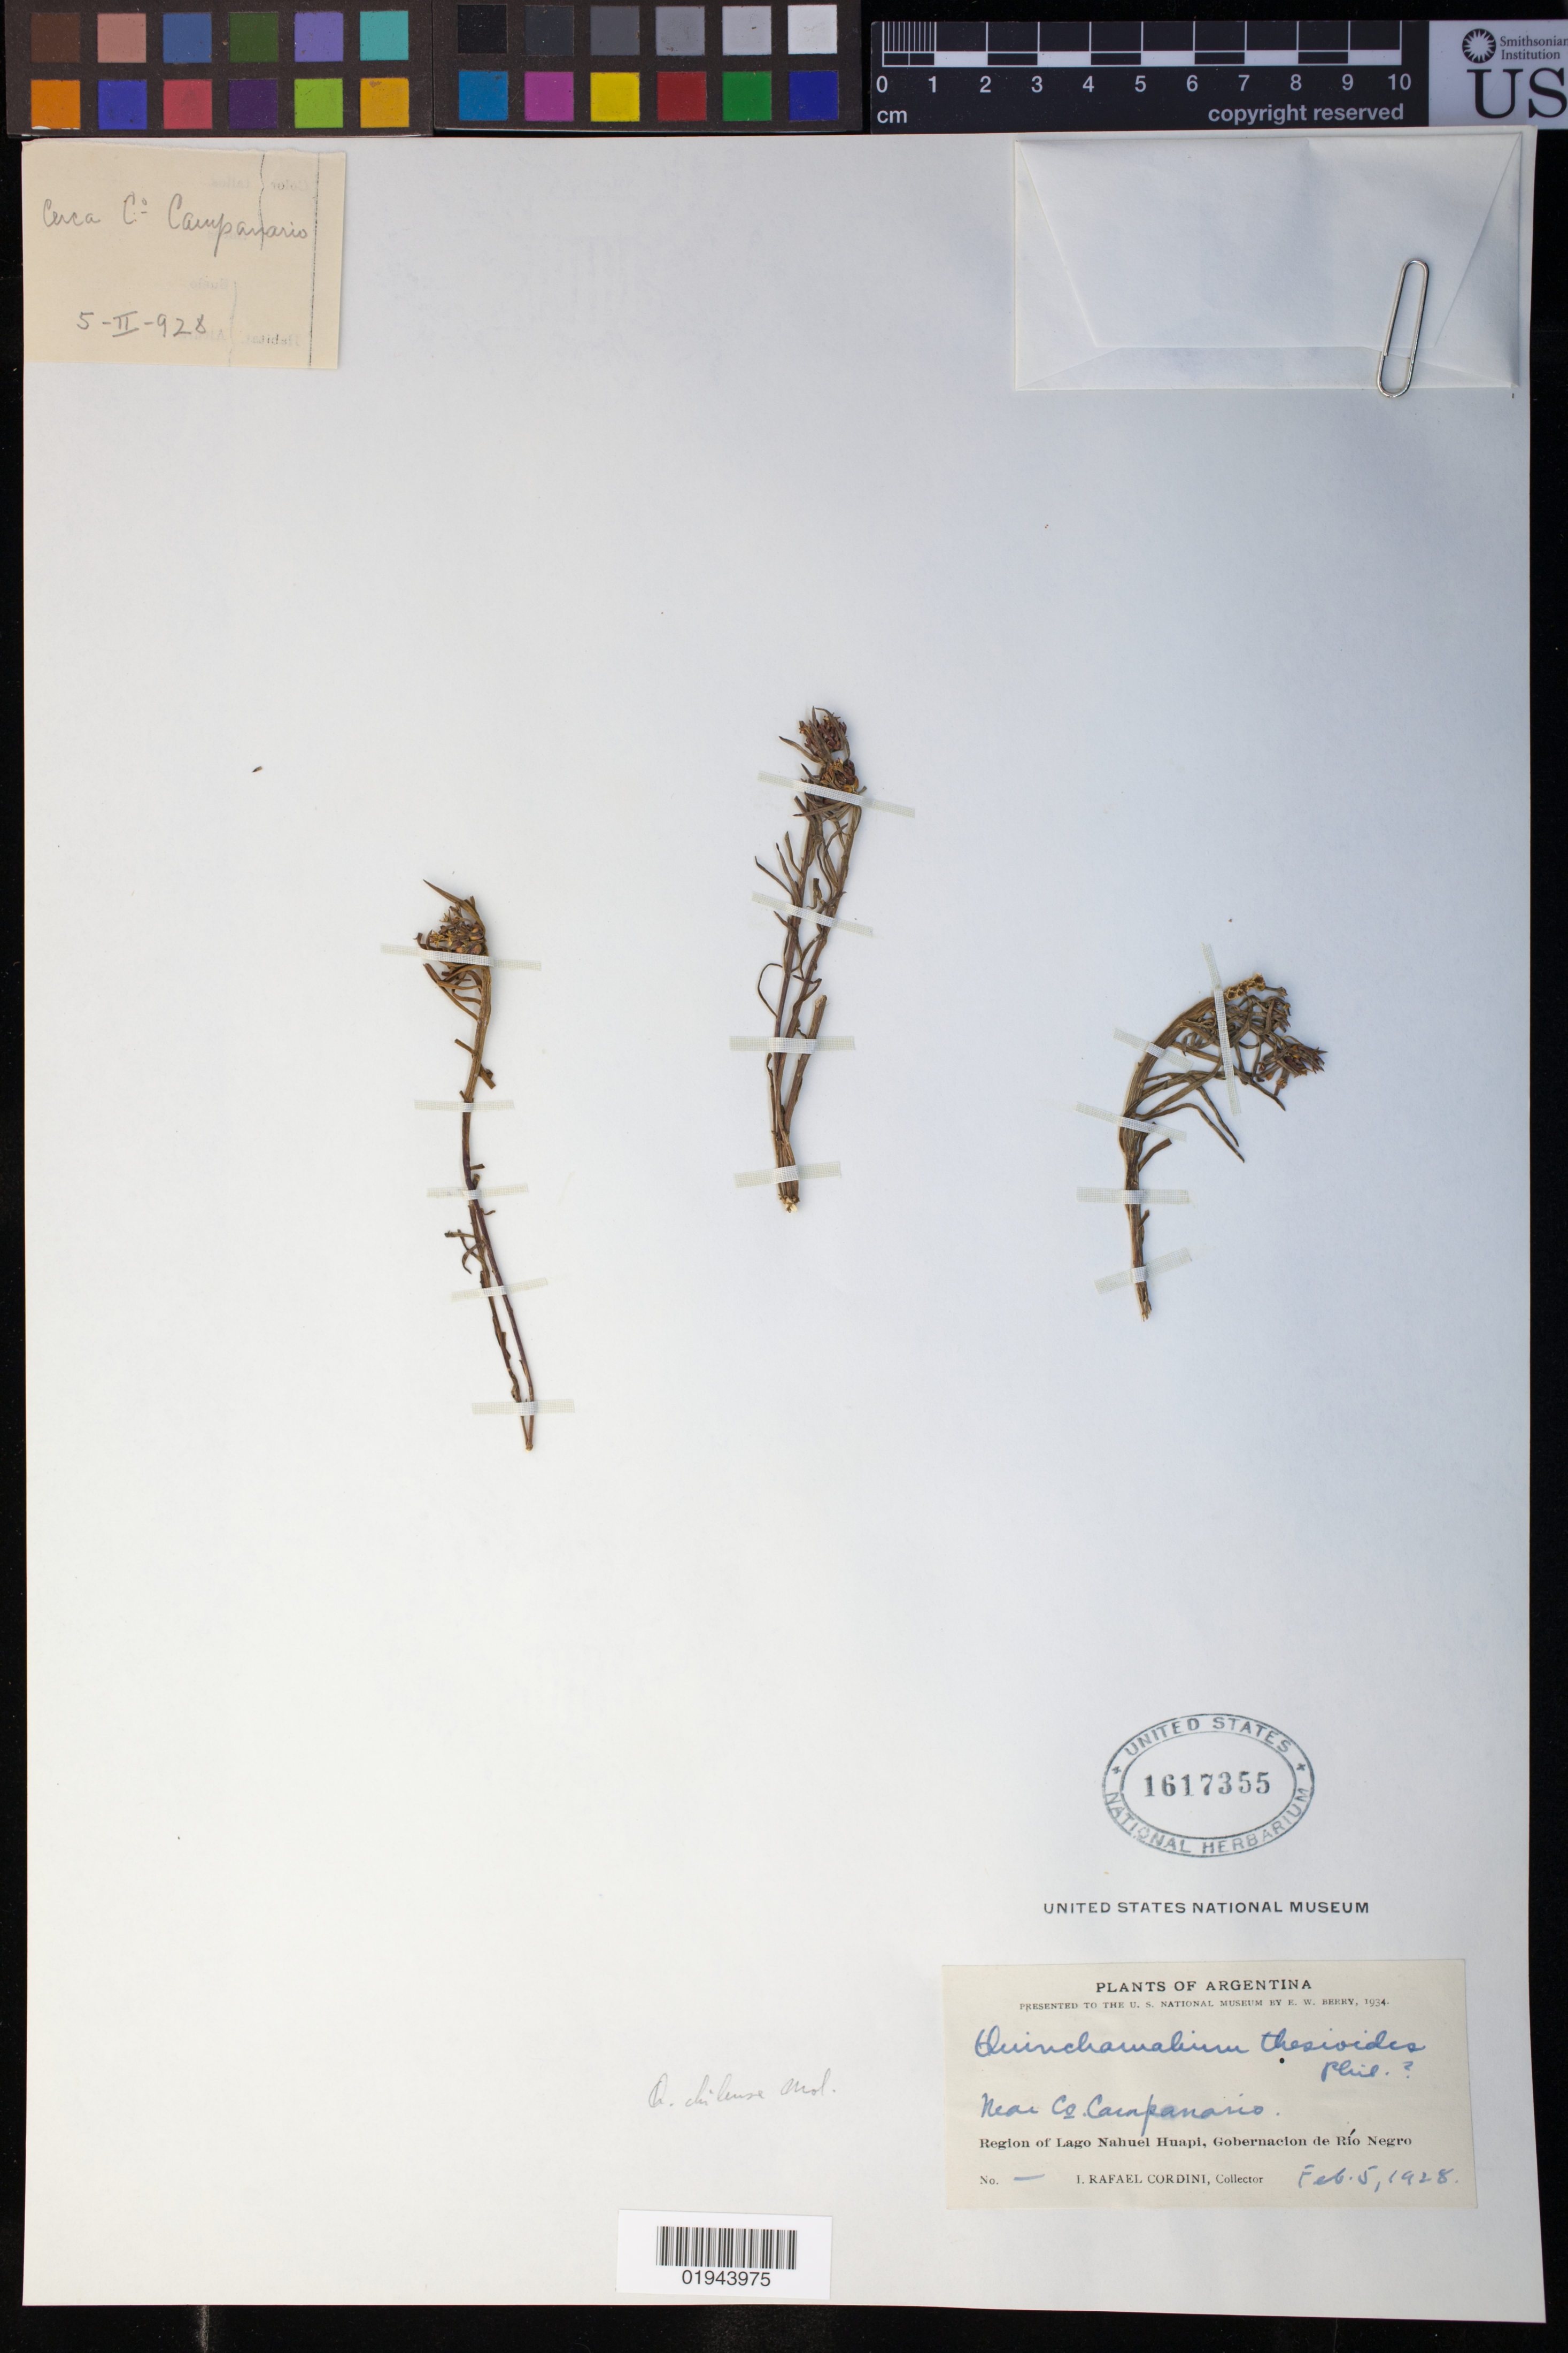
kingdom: Plantae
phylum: Tracheophyta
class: Magnoliopsida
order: Santalales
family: Schoepfiaceae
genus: Quinchamalium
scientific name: Quinchamalium chilense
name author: Molina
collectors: I. Cordini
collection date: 1928-02-05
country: Argentina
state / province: Río Negro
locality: Near Co. Campanario, Region of Lago Nahuel Huapi, Gobernacion de Rio Negro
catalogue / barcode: US 1617355